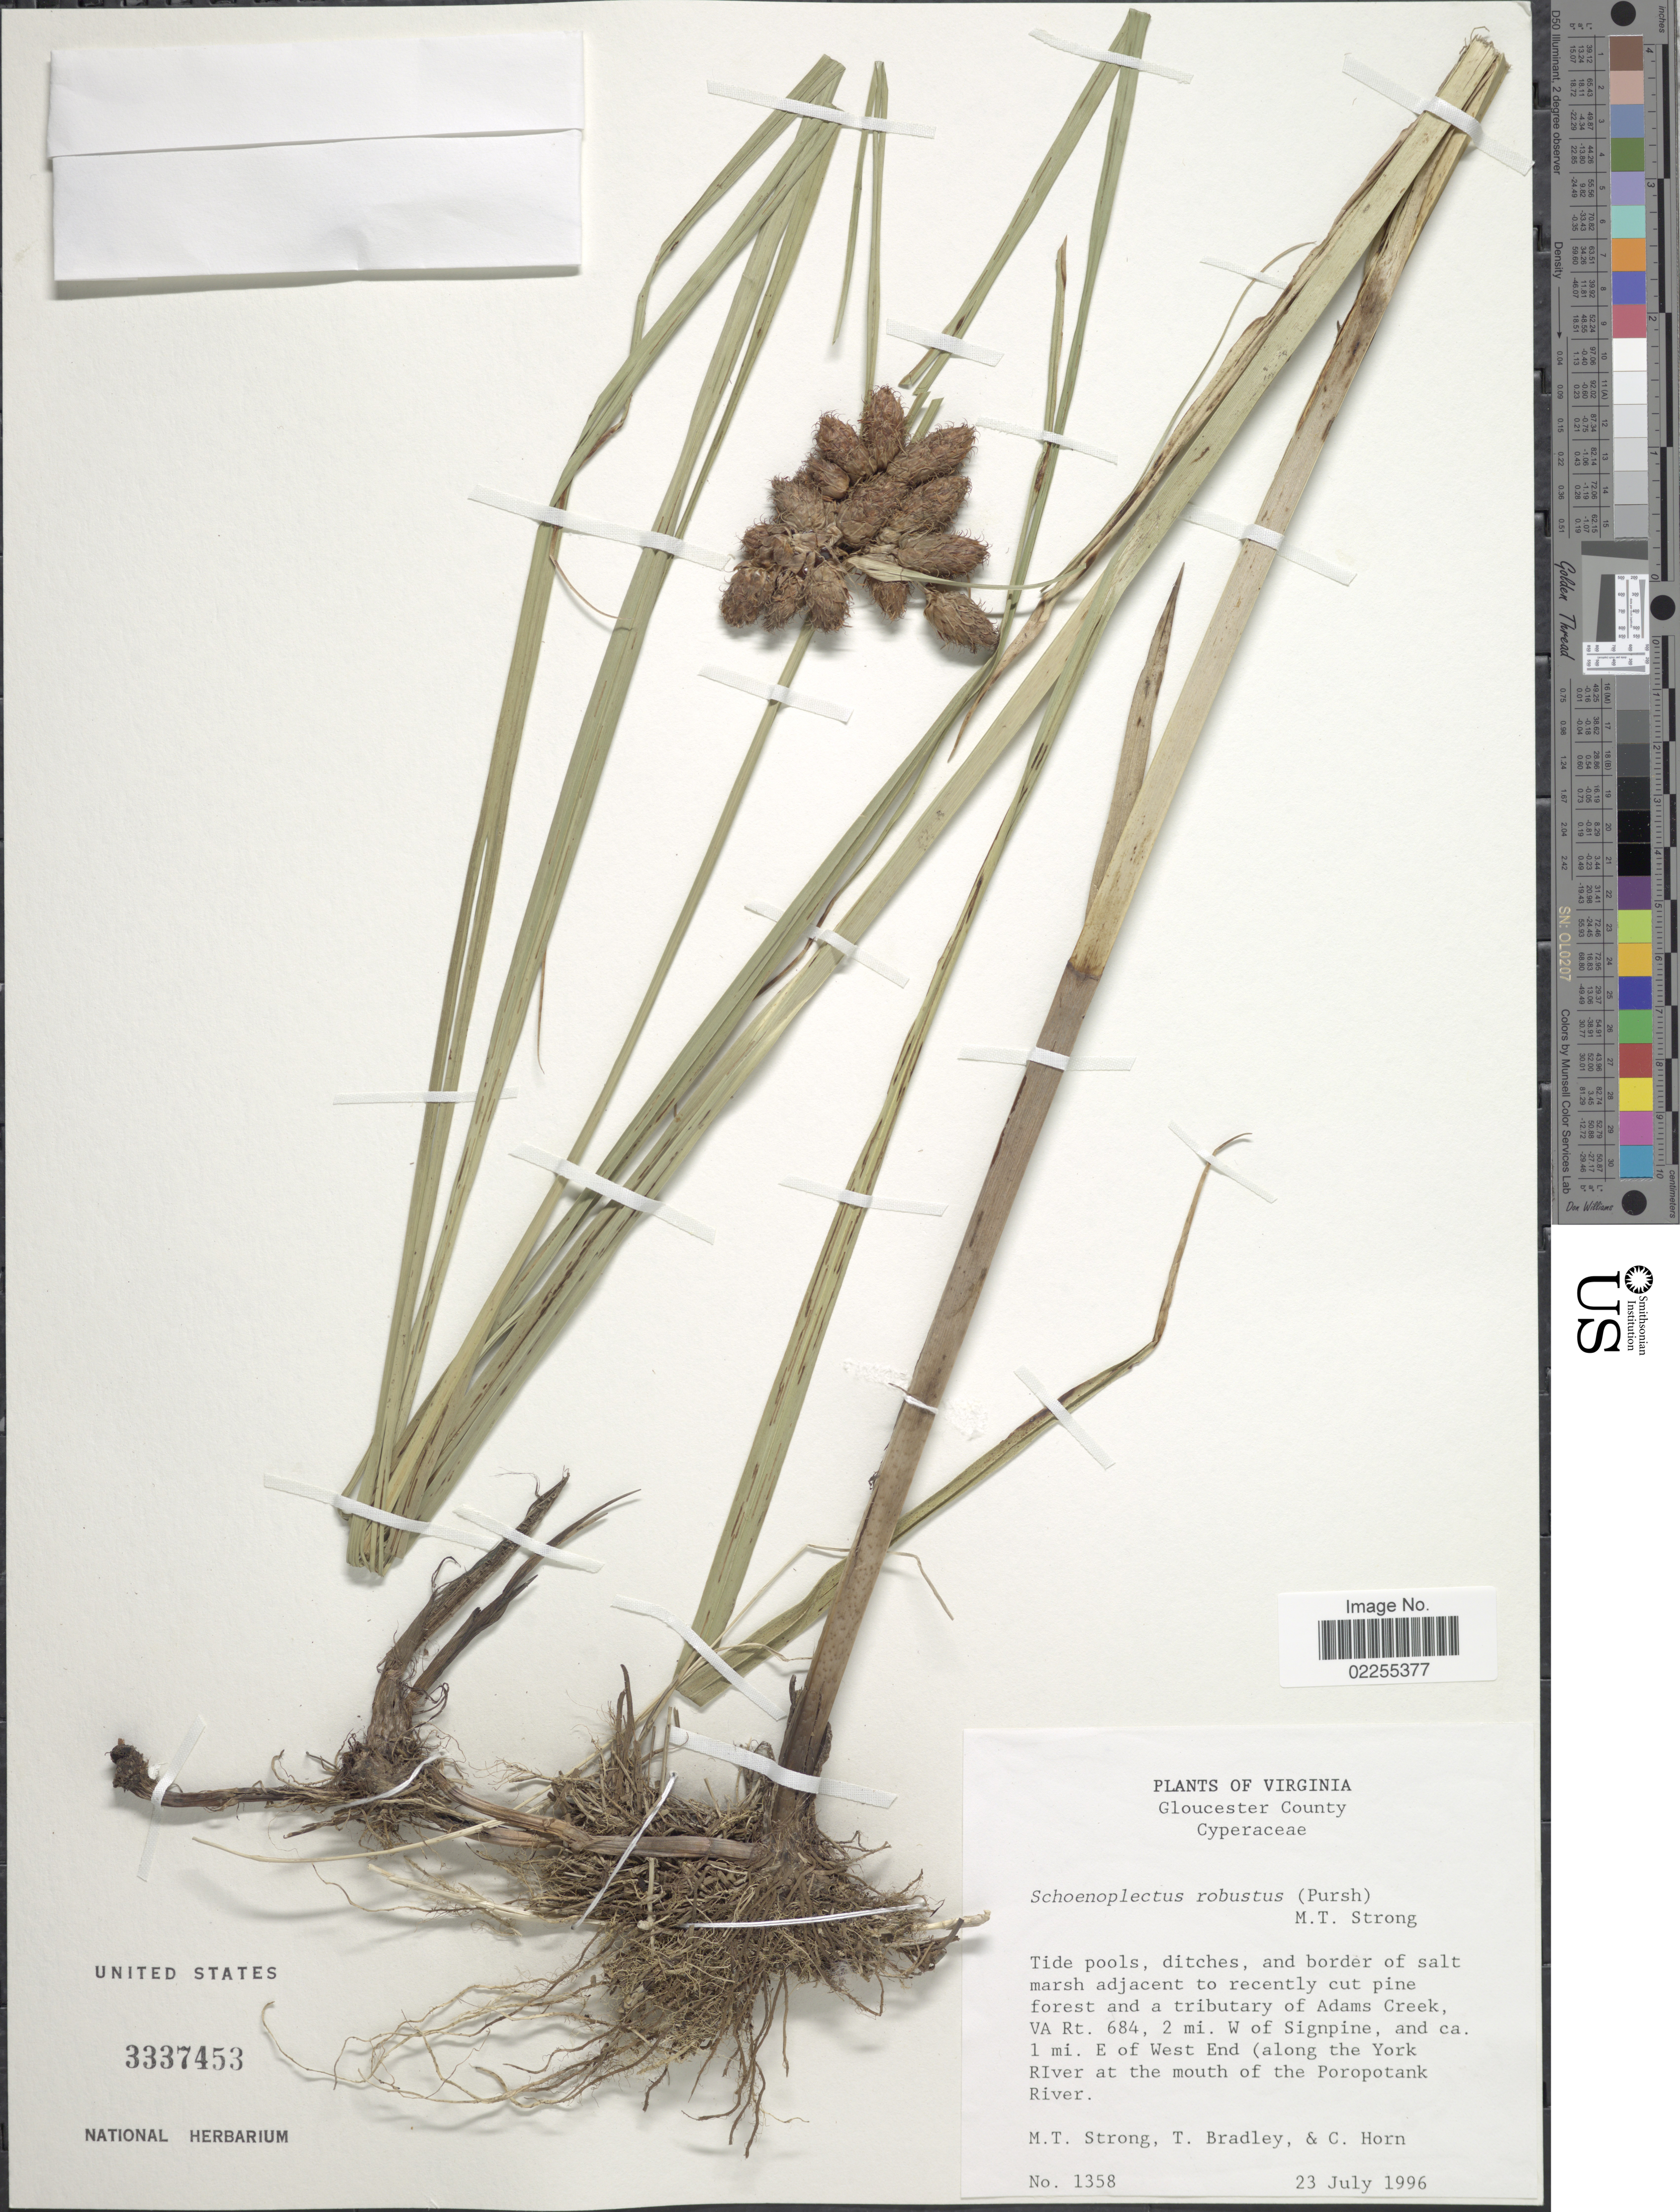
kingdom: Plantae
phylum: Tracheophyta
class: Liliopsida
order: Poales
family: Cyperaceae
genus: Bolboschoenus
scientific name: Bolboschoenus robustus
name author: (Pursh) Soják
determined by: Strong, M. T., (US), Smithsonian Institution - National Museum of Natural History (UNITED STATES)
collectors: M. T. Strong, T. Bradley & C. Horn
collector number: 1358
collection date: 1996-07-23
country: United States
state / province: Virginia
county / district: Gloucester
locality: tide pools, ditches, and borders of salt marsh adjacent to recently cut pine forest and a tributary of Adams Creek, VA Rt. 684, 2 mi. W of Signpipe, and ca. 1 mi. E of West End (along the York River at the mouth of the Poropotank River).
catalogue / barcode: US 3337453